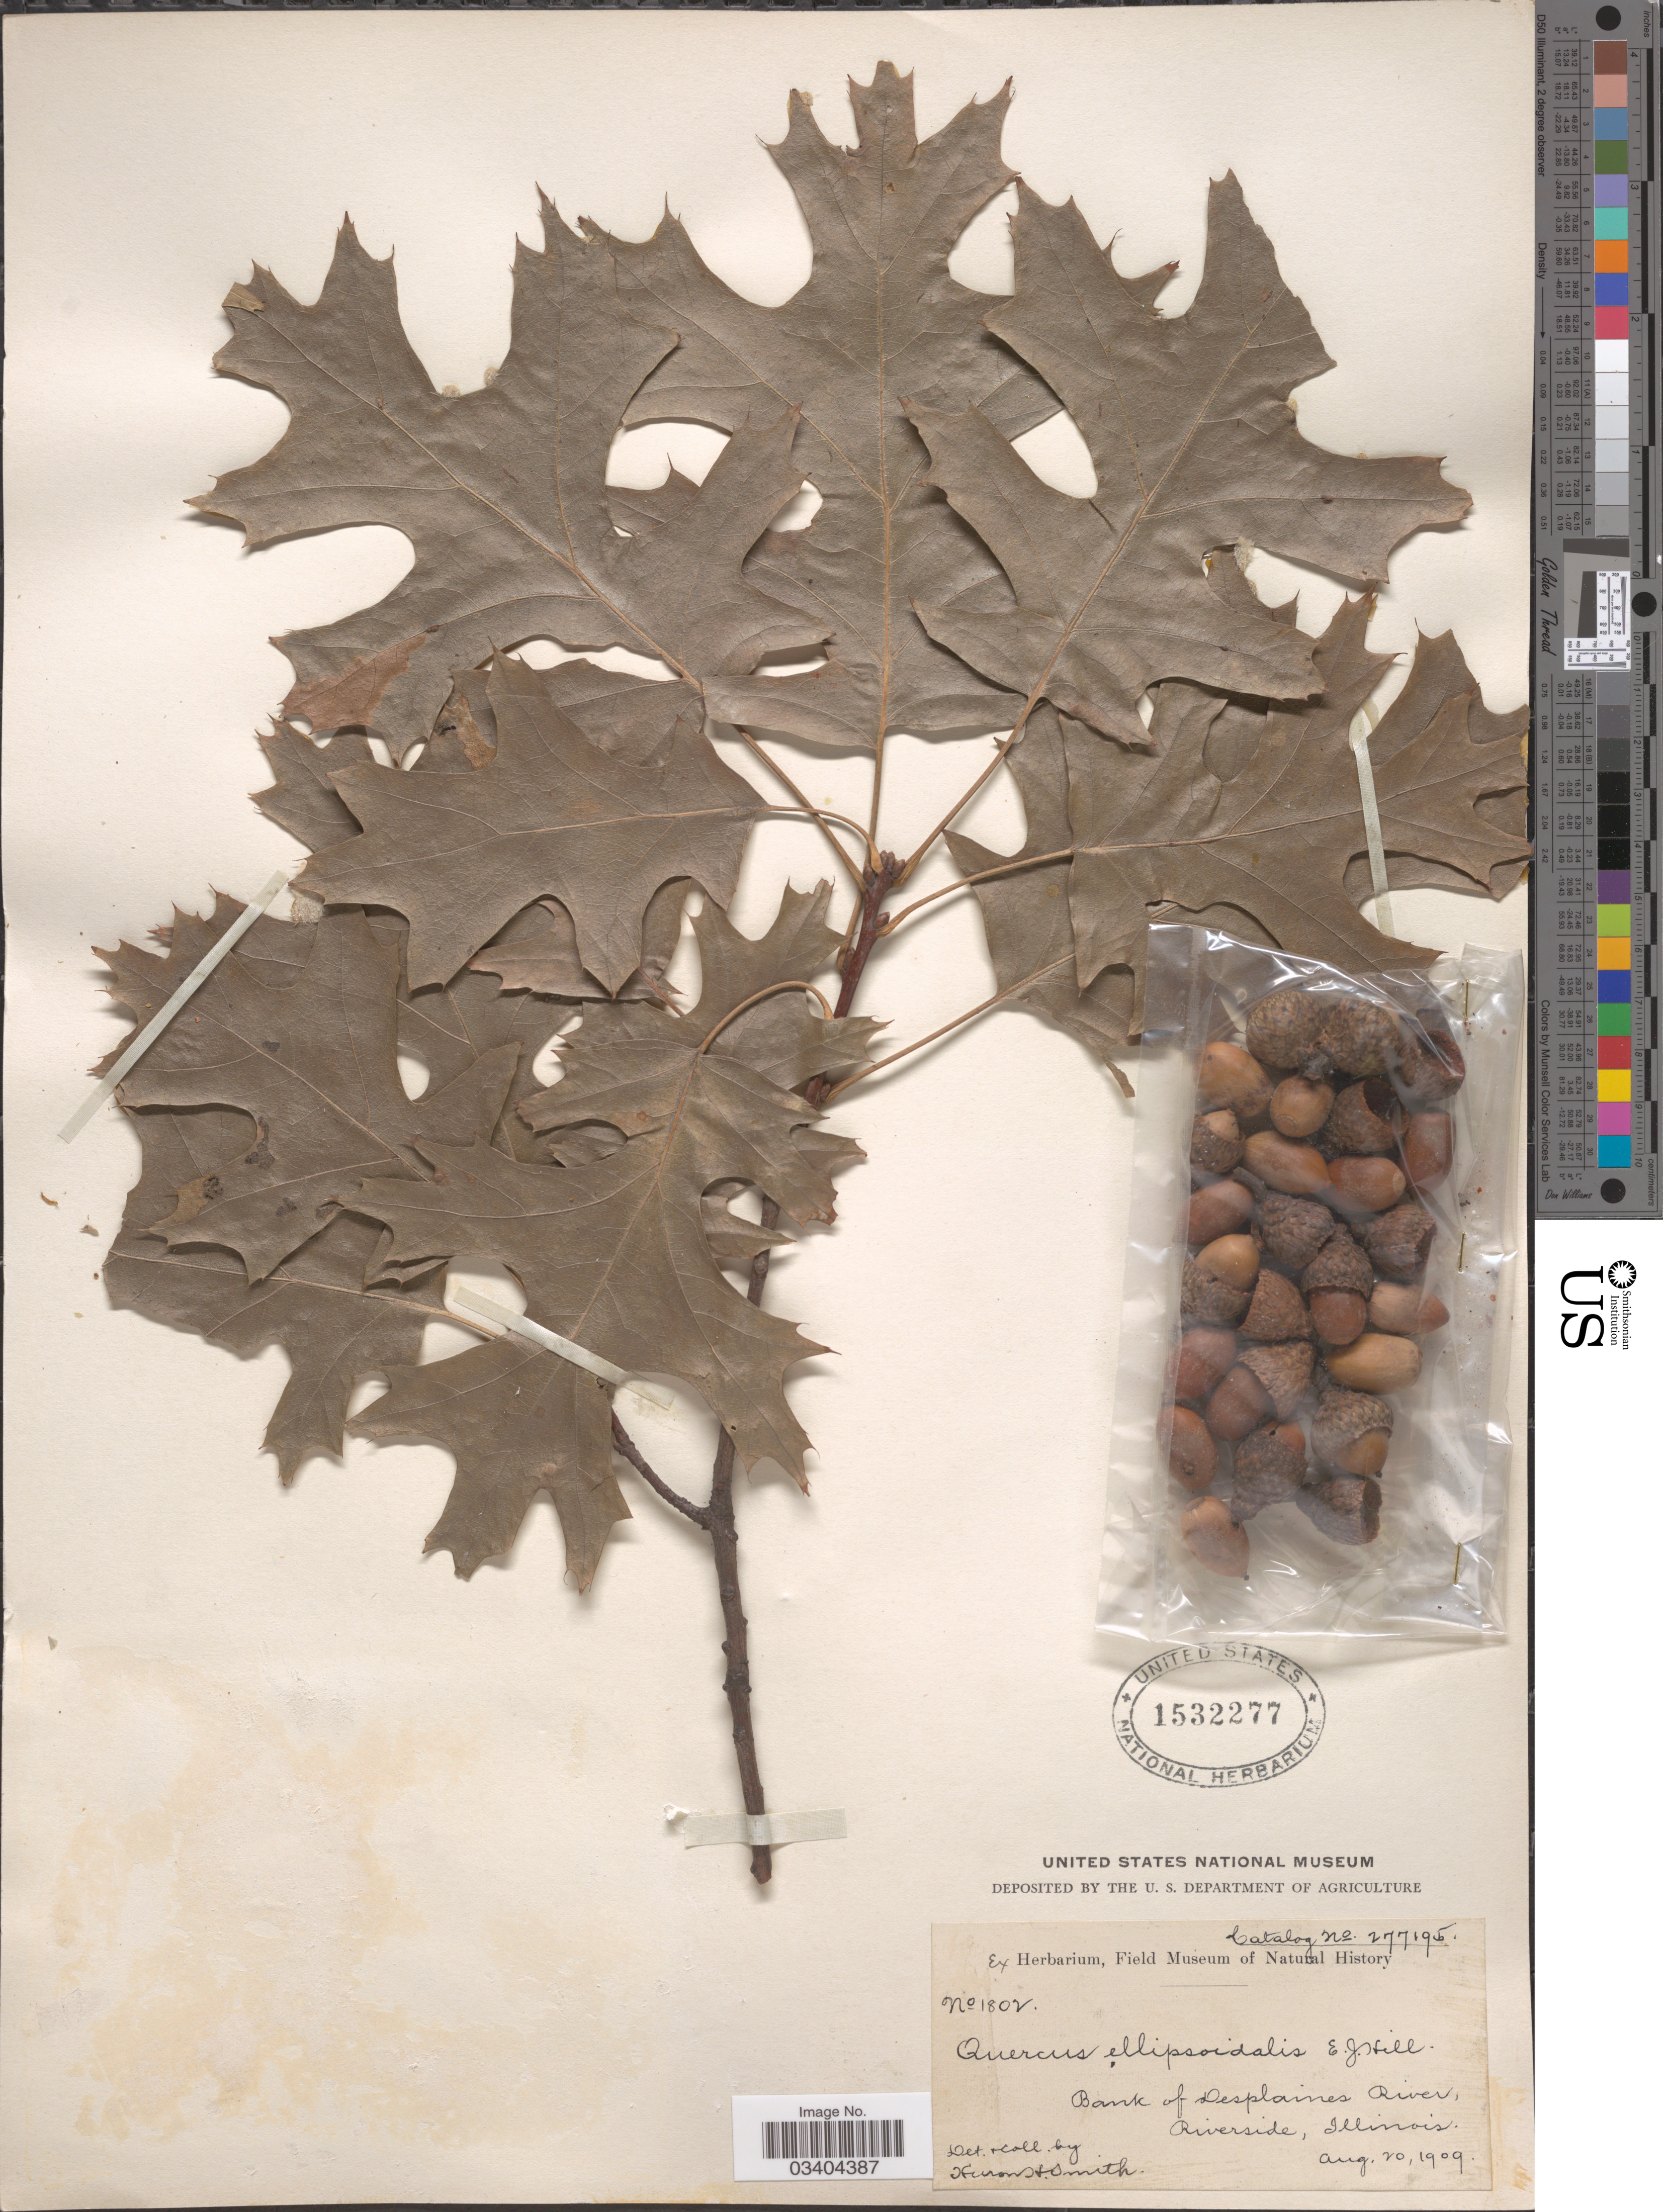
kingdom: Plantae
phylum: Tracheophyta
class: Magnoliopsida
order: Fagales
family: Fagaceae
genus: Quercus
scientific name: Quercus ellipsoidalis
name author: E.J. Hill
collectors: Huron H. Smith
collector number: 1802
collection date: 1909-08-20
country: United States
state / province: Illinois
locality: Bank of Desplaine River, Riverside.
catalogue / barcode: US 1532277